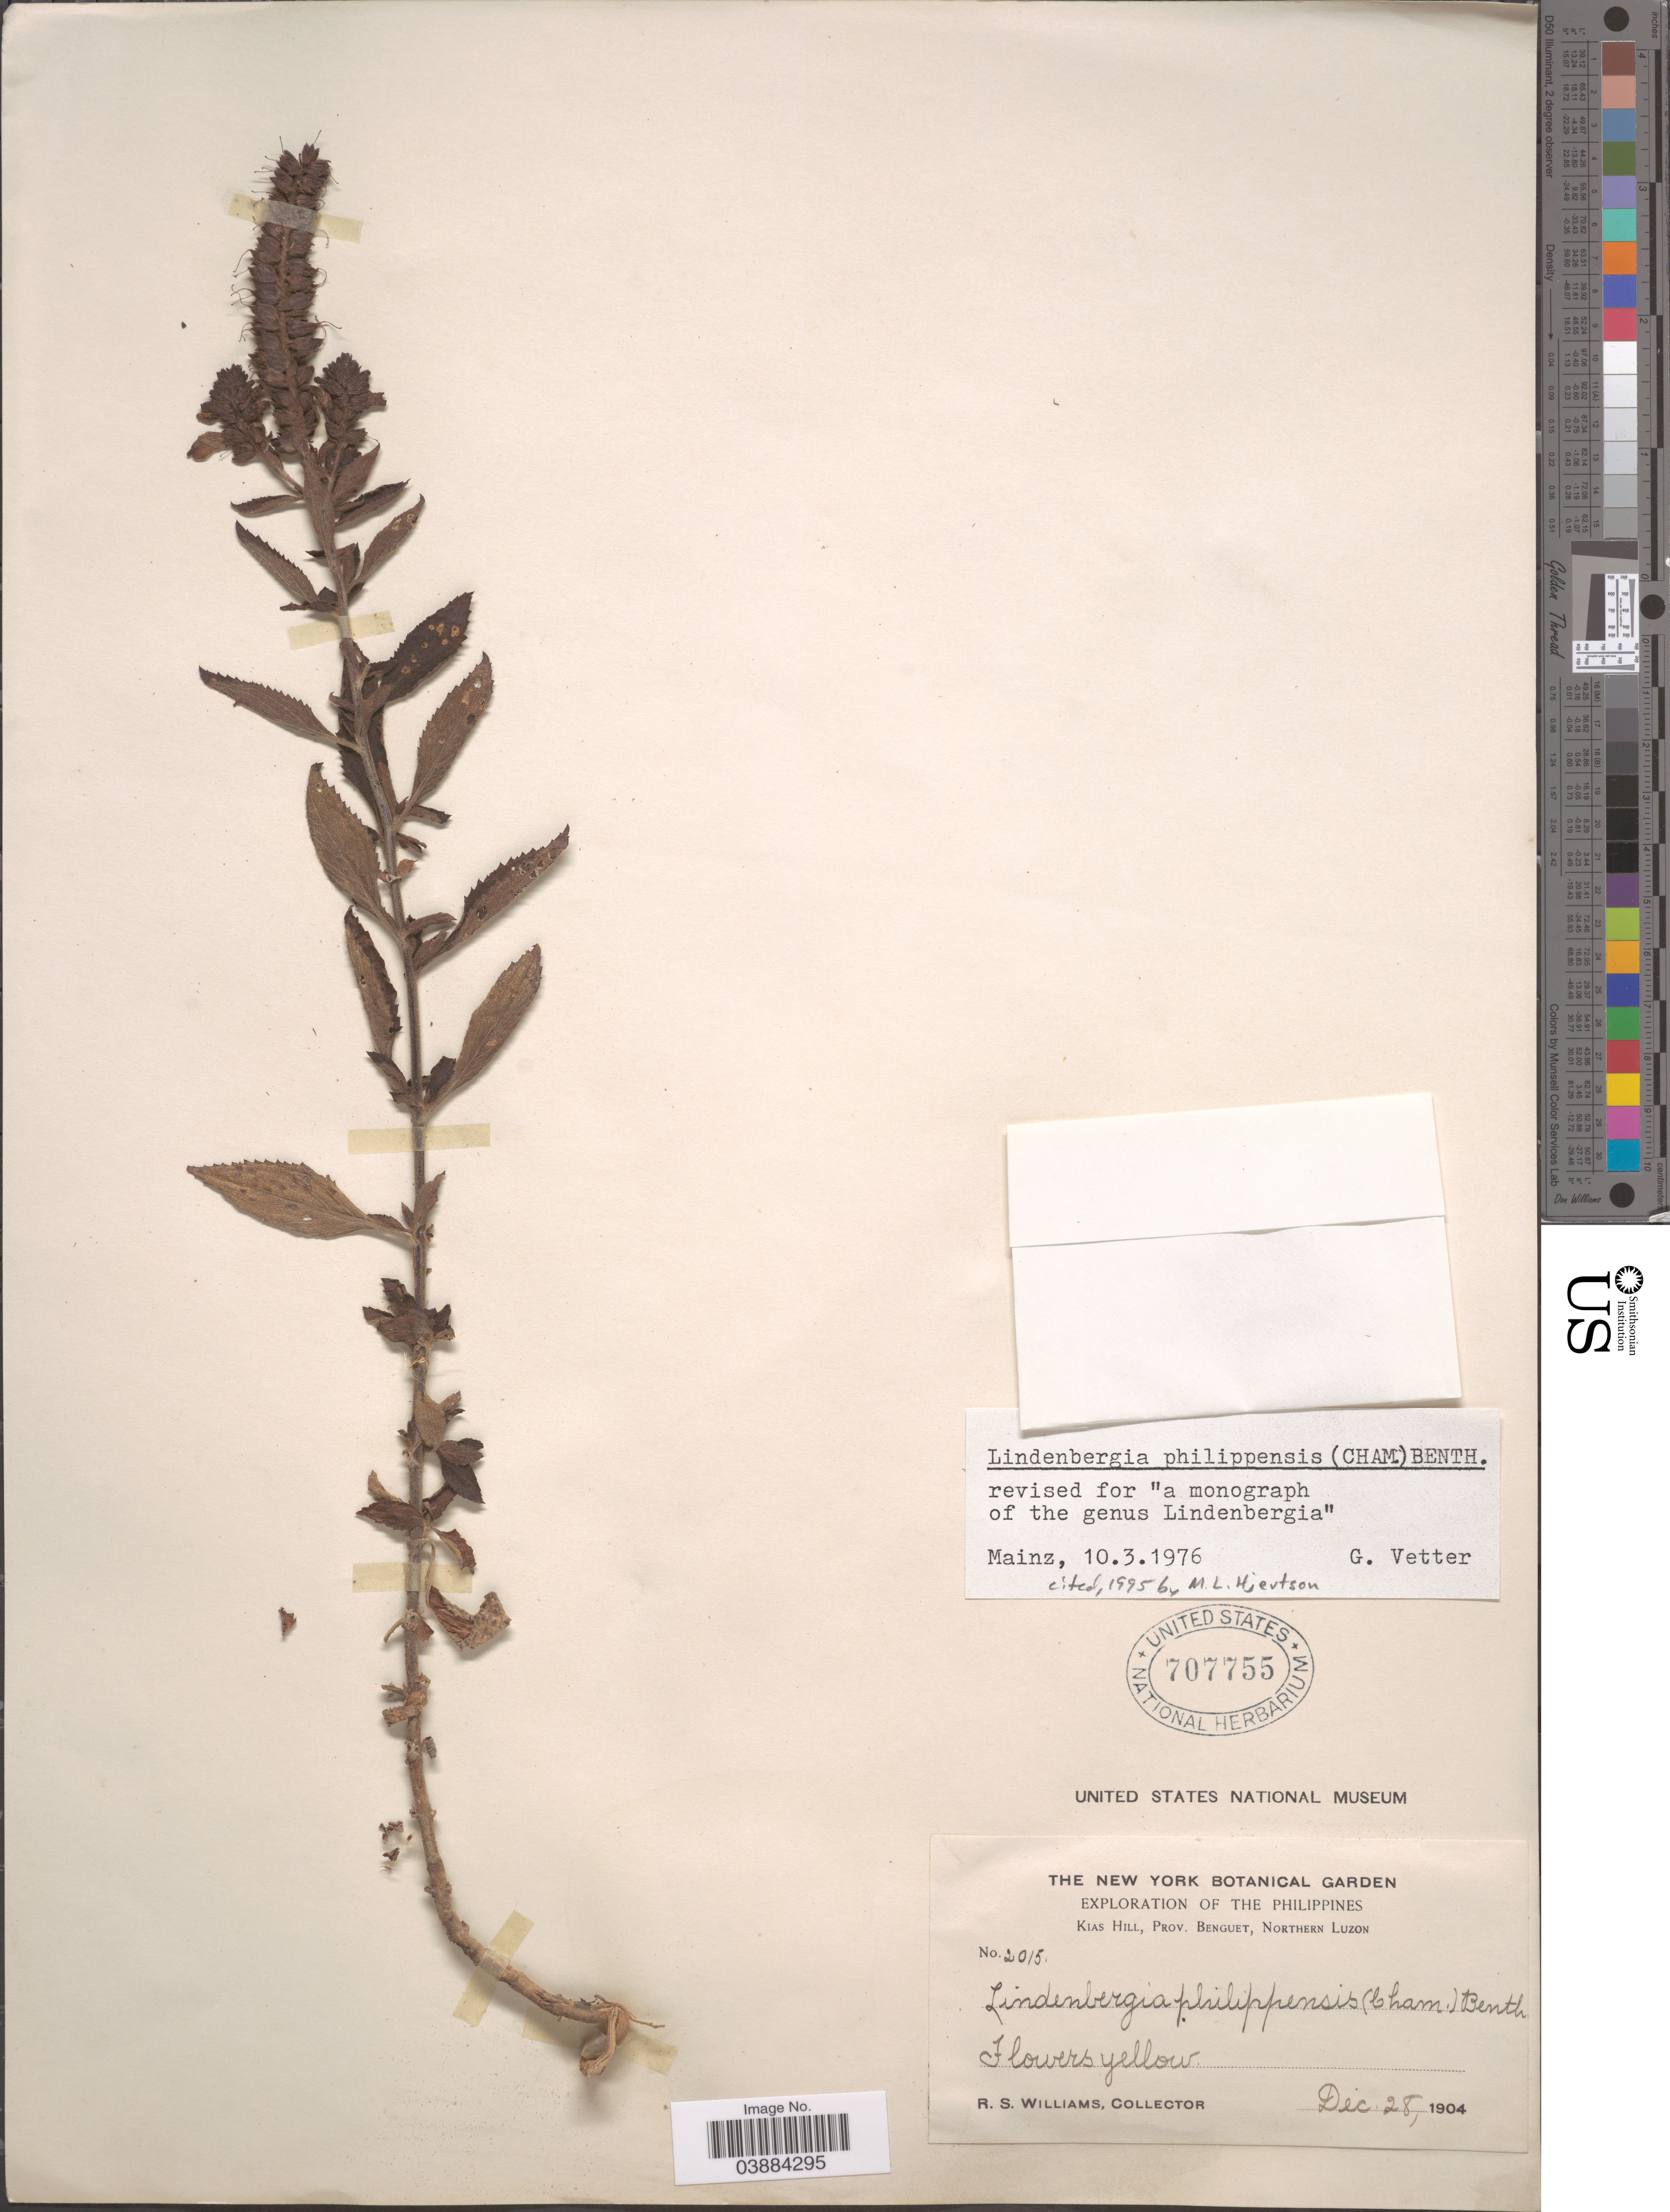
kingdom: Plantae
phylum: Tracheophyta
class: Magnoliopsida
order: Lamiales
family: Orobanchaceae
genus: Lindenbergia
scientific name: Lindenbergia philippensis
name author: (Cham. & Schltdl.) Benth.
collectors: R. S. Williams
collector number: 2015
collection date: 1904-12-28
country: Philippines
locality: Kias Hill, Prov. Benguet, Northern Luzon.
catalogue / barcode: US 707755